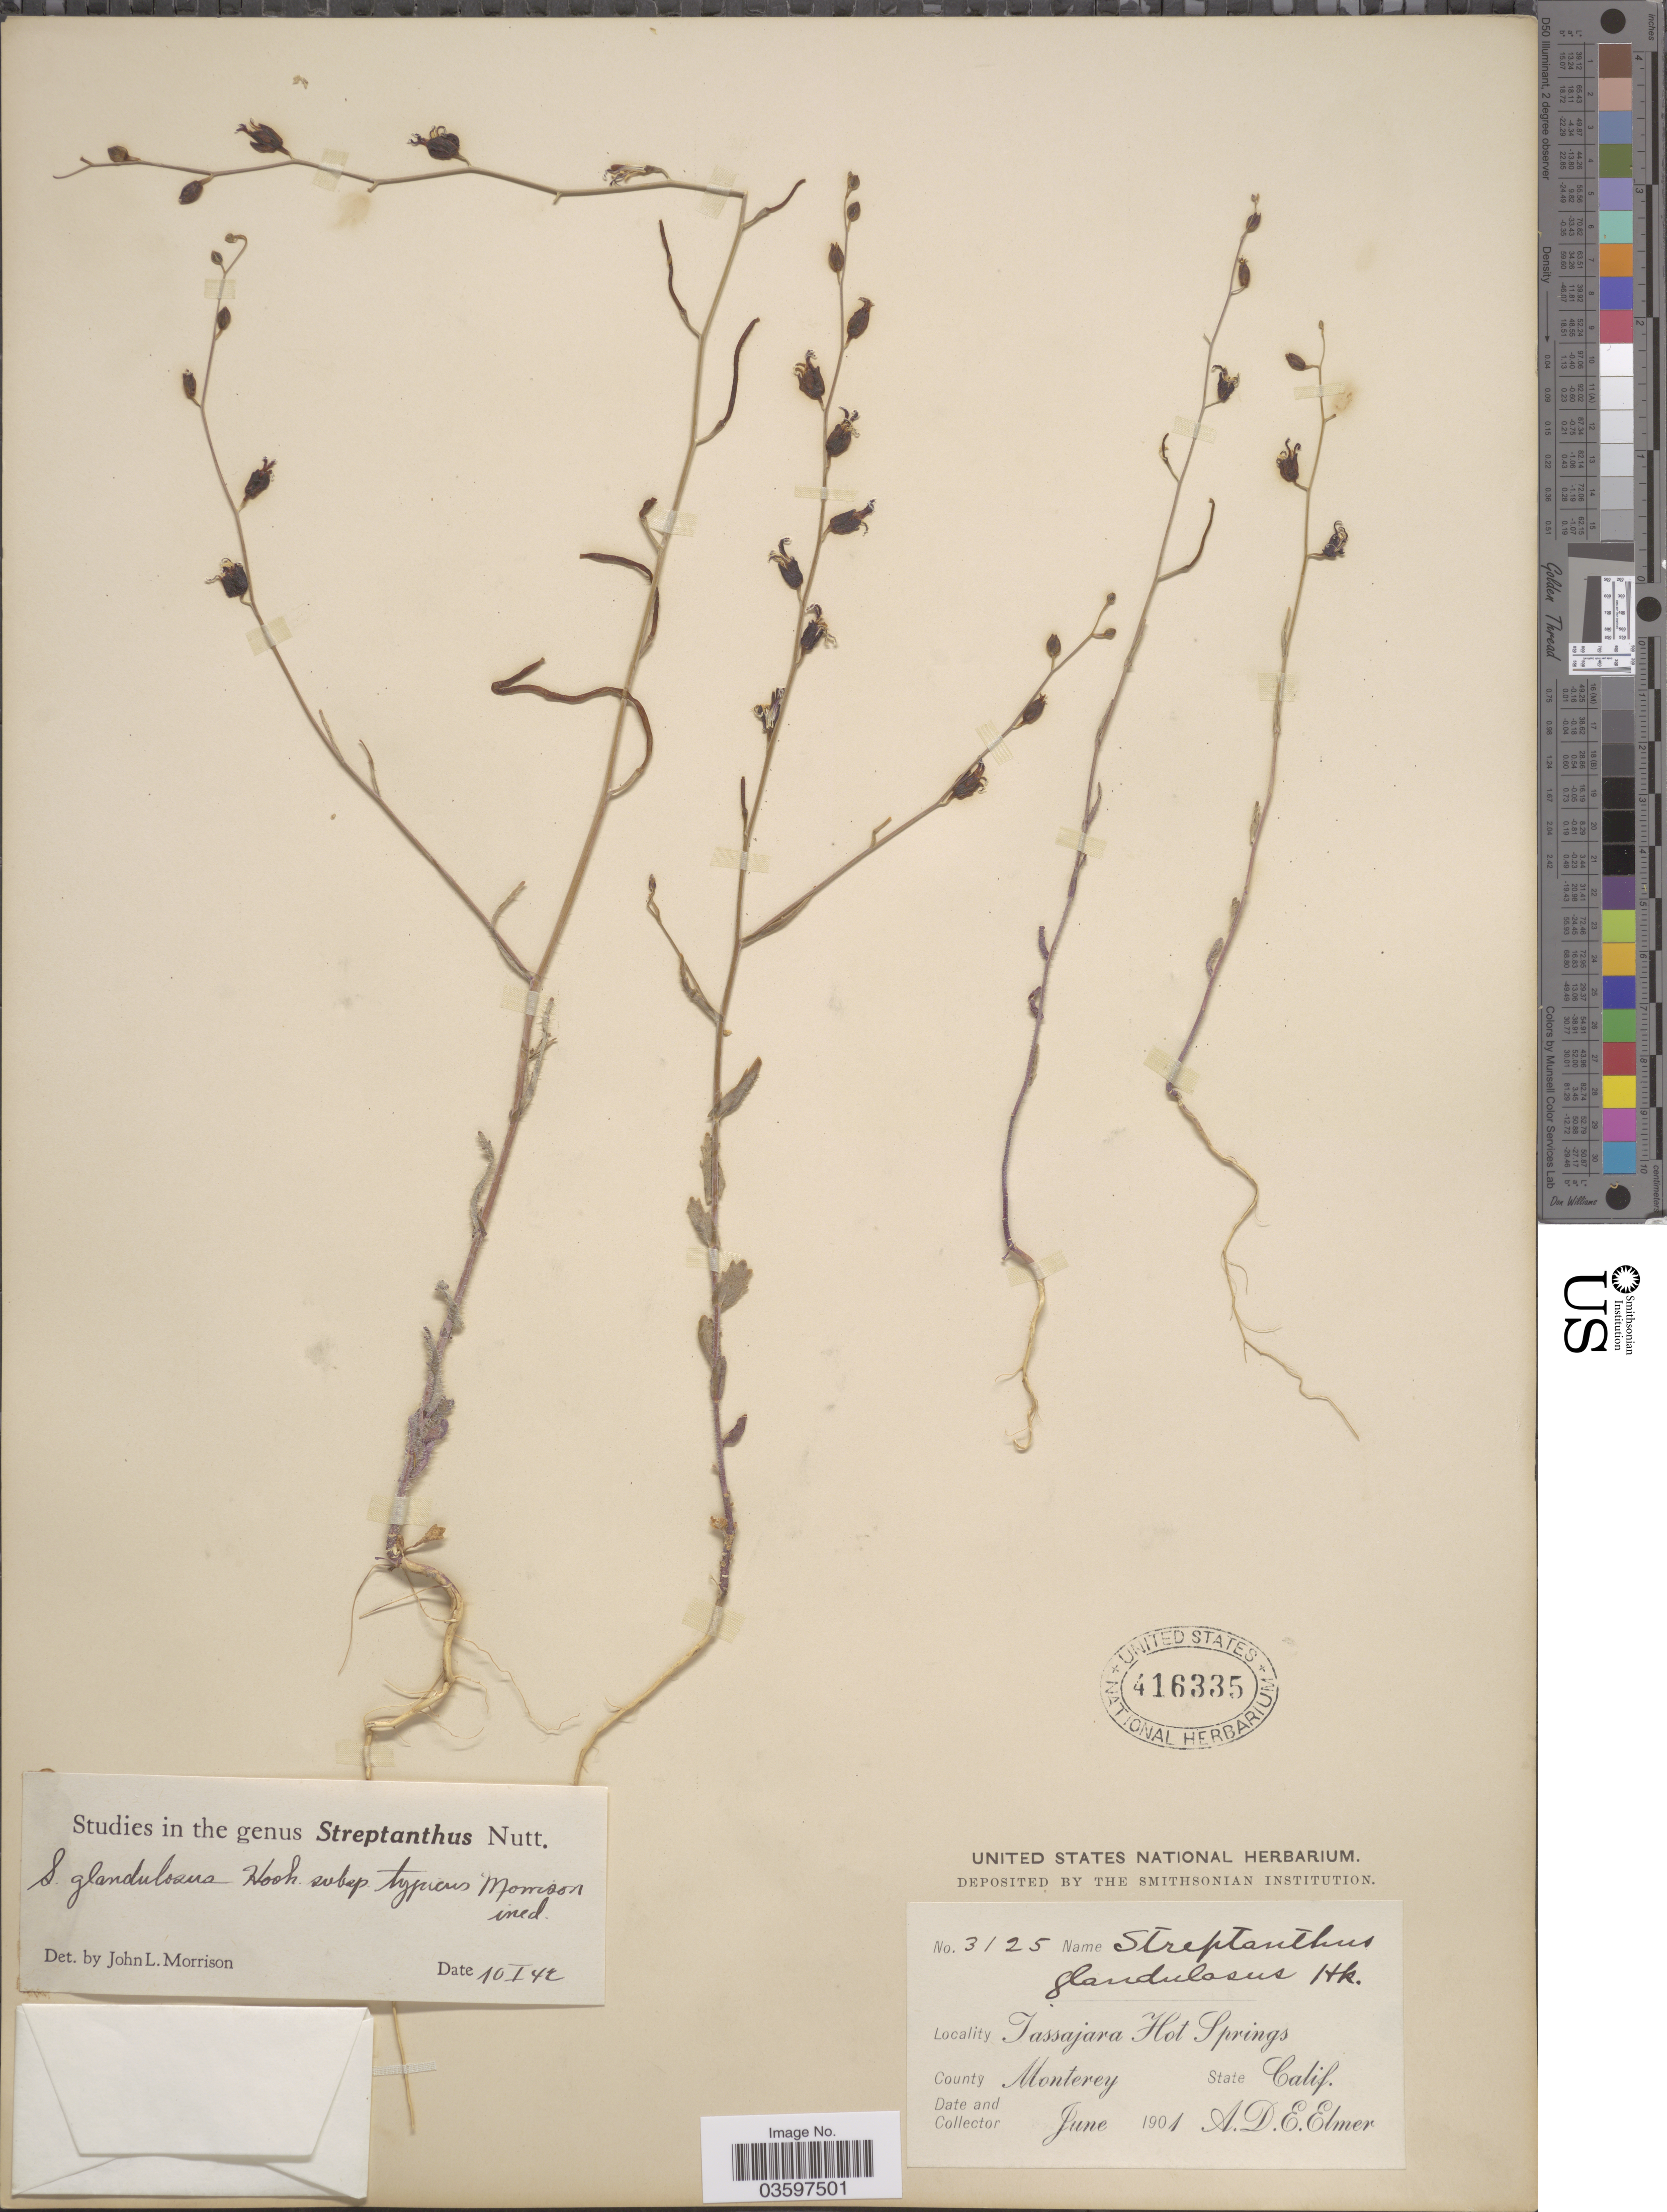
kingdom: Plantae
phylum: Tracheophyta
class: Magnoliopsida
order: Brassicales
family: Brassicaceae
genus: Streptanthus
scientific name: Streptanthus glandulosus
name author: Hook.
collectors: A. D. E. Elmer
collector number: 3125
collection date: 1901-06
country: United States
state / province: California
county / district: Monterey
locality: Tassajara Hot Springs. County Monterey.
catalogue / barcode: US 416335